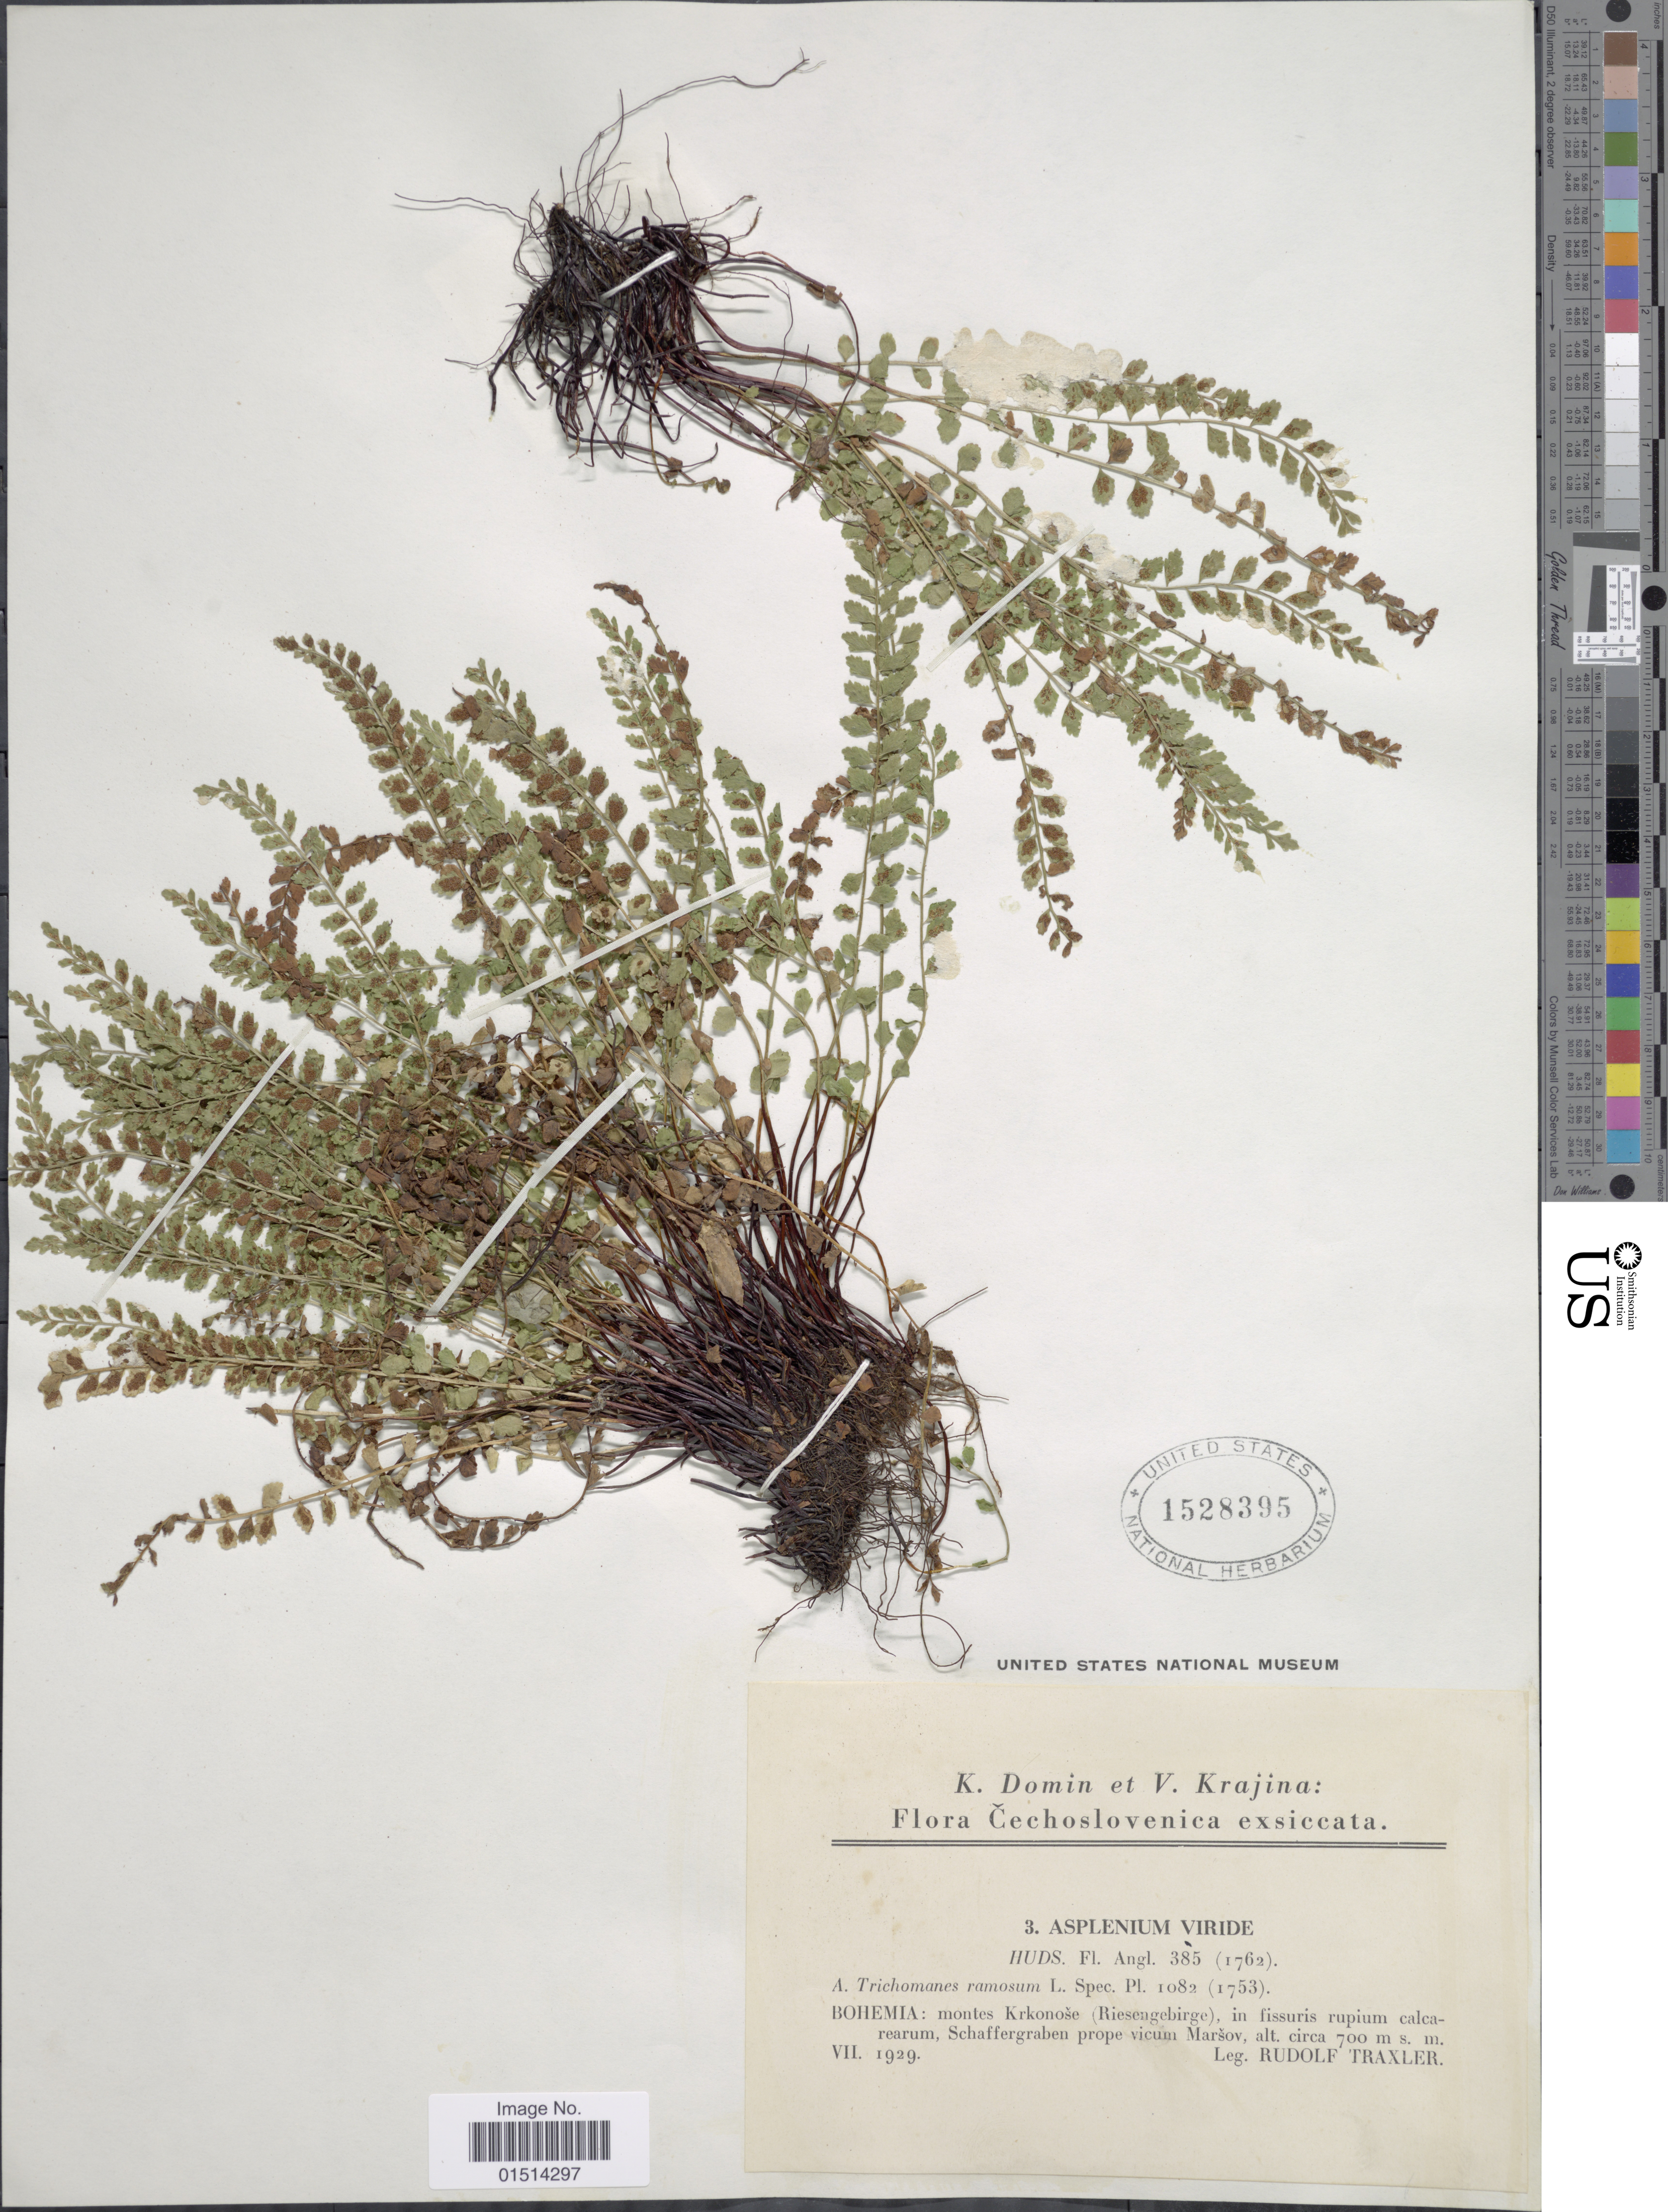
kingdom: Plantae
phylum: Tracheophyta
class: Polypodiopsida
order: Polypodiales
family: Aspleniaceae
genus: Asplenium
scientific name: Asplenium viride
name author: Huds.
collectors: R. Traxler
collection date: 1929-07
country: Czechia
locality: Bohemia: montes Krkonose (Rieseagebirge), in fissuris rupium calcarearum, Schaffergraben prope vicum Marsov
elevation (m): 700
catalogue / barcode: US 1528395